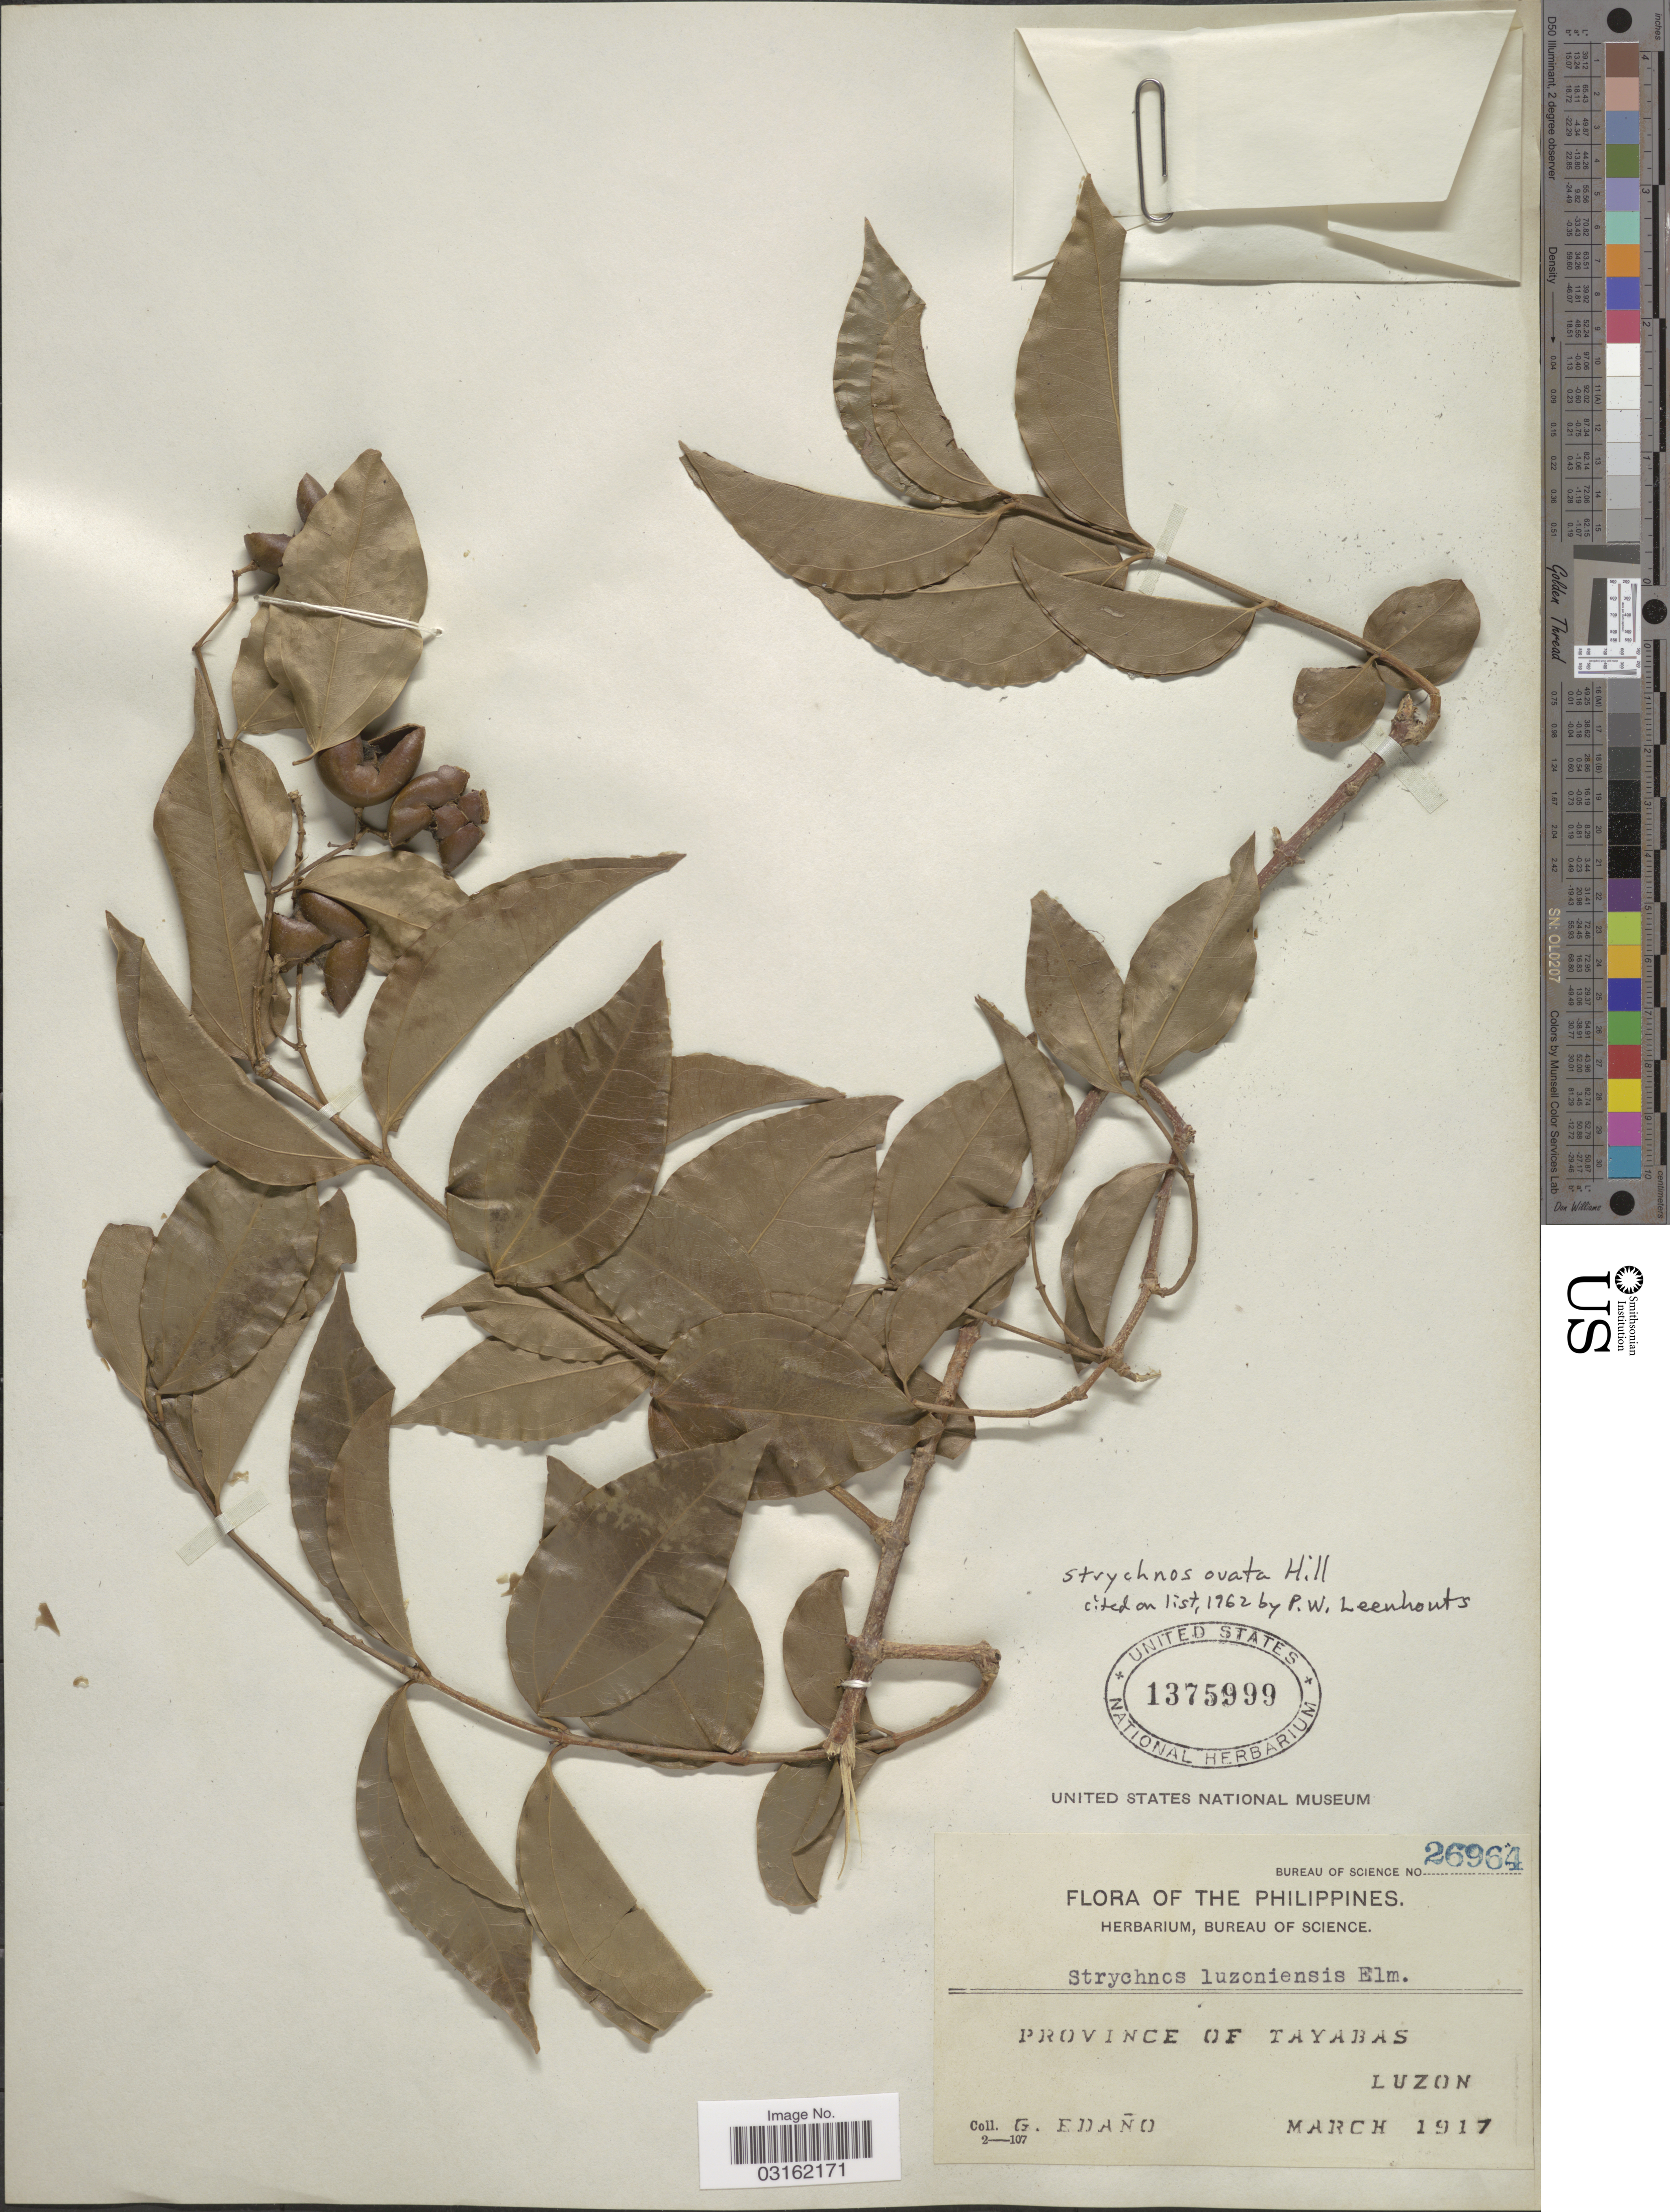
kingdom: Plantae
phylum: Tracheophyta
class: Magnoliopsida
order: Gentianales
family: Loganiaceae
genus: Strychnos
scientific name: Strychnos ovata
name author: A.W. Hill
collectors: G. Edaño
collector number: Bureau of science 26964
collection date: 1917-03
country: Philippines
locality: Province of Tayabas, Luzon.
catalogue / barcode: US 1375999